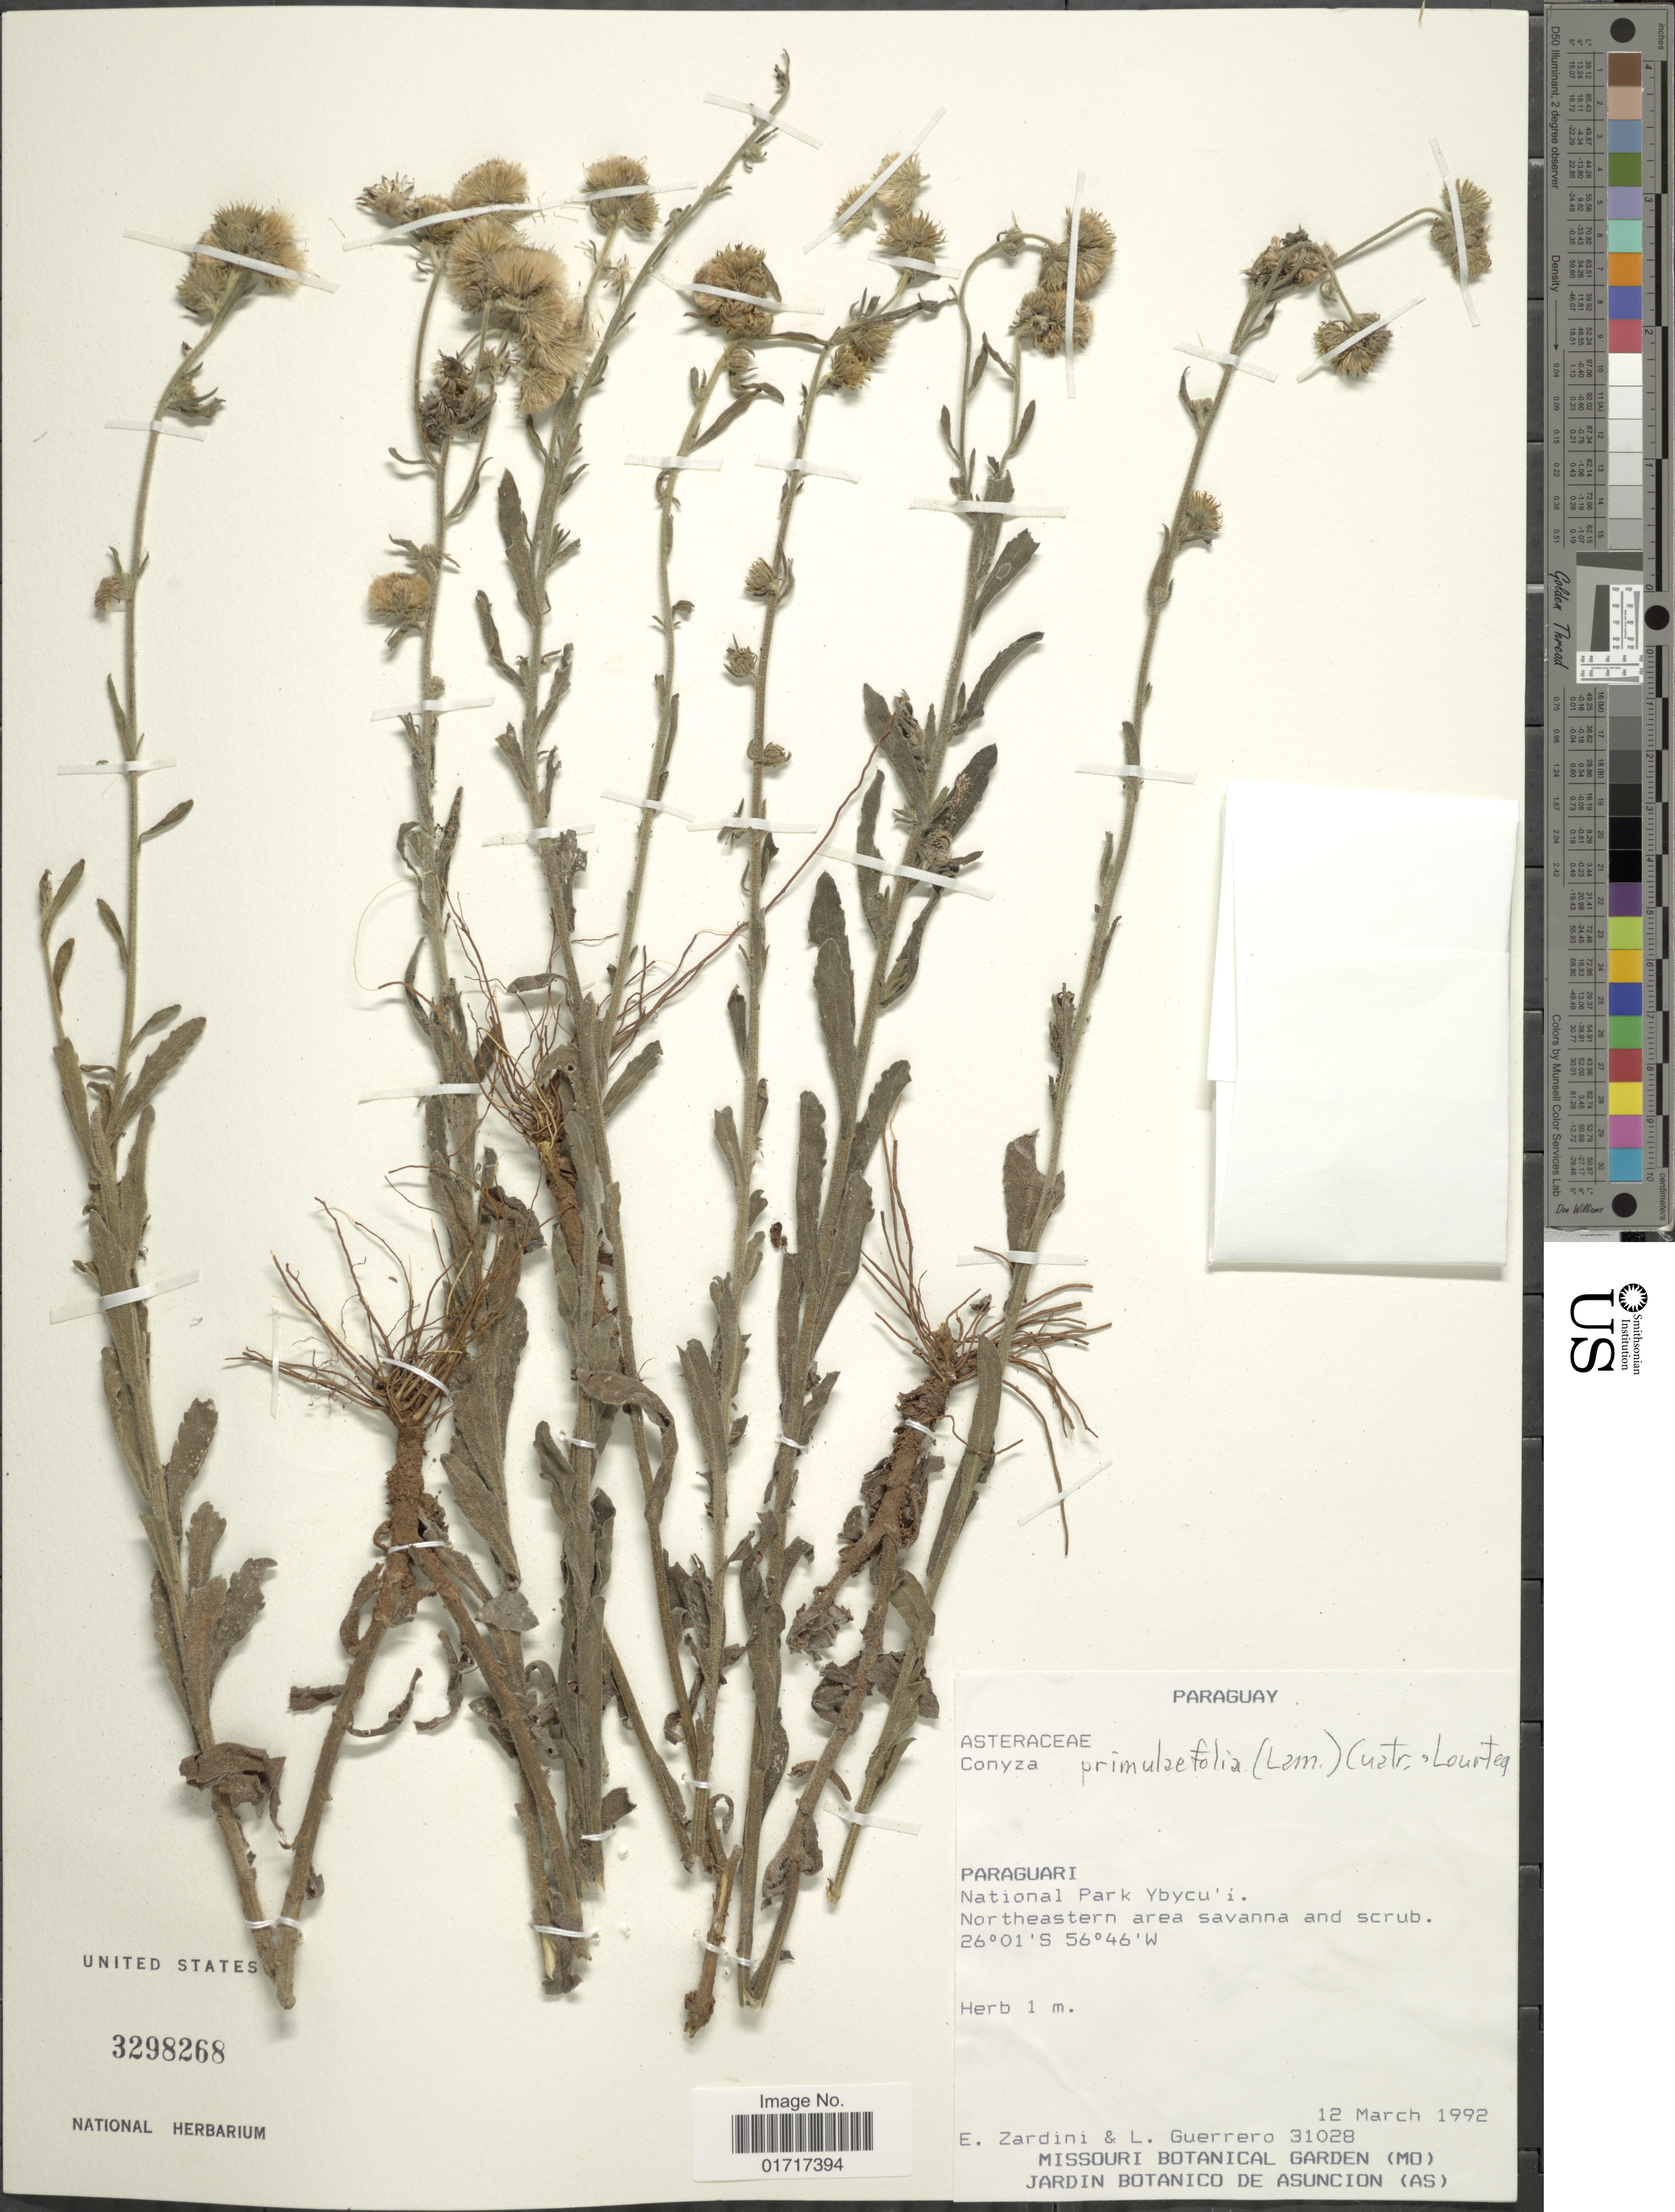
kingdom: Plantae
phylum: Tracheophyta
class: Magnoliopsida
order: Asterales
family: Asteraceae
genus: Conyza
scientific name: Conyza primulaefolia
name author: (Lam.) Cuatrec. & Lourteig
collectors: E. M. Zardini & L. Guerrero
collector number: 31028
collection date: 1992-03-12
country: Paraguay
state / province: Paraguari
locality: Paraguari, National Park Ybycu'i. Northeastern area savanna and scrub.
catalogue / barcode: US 3298268